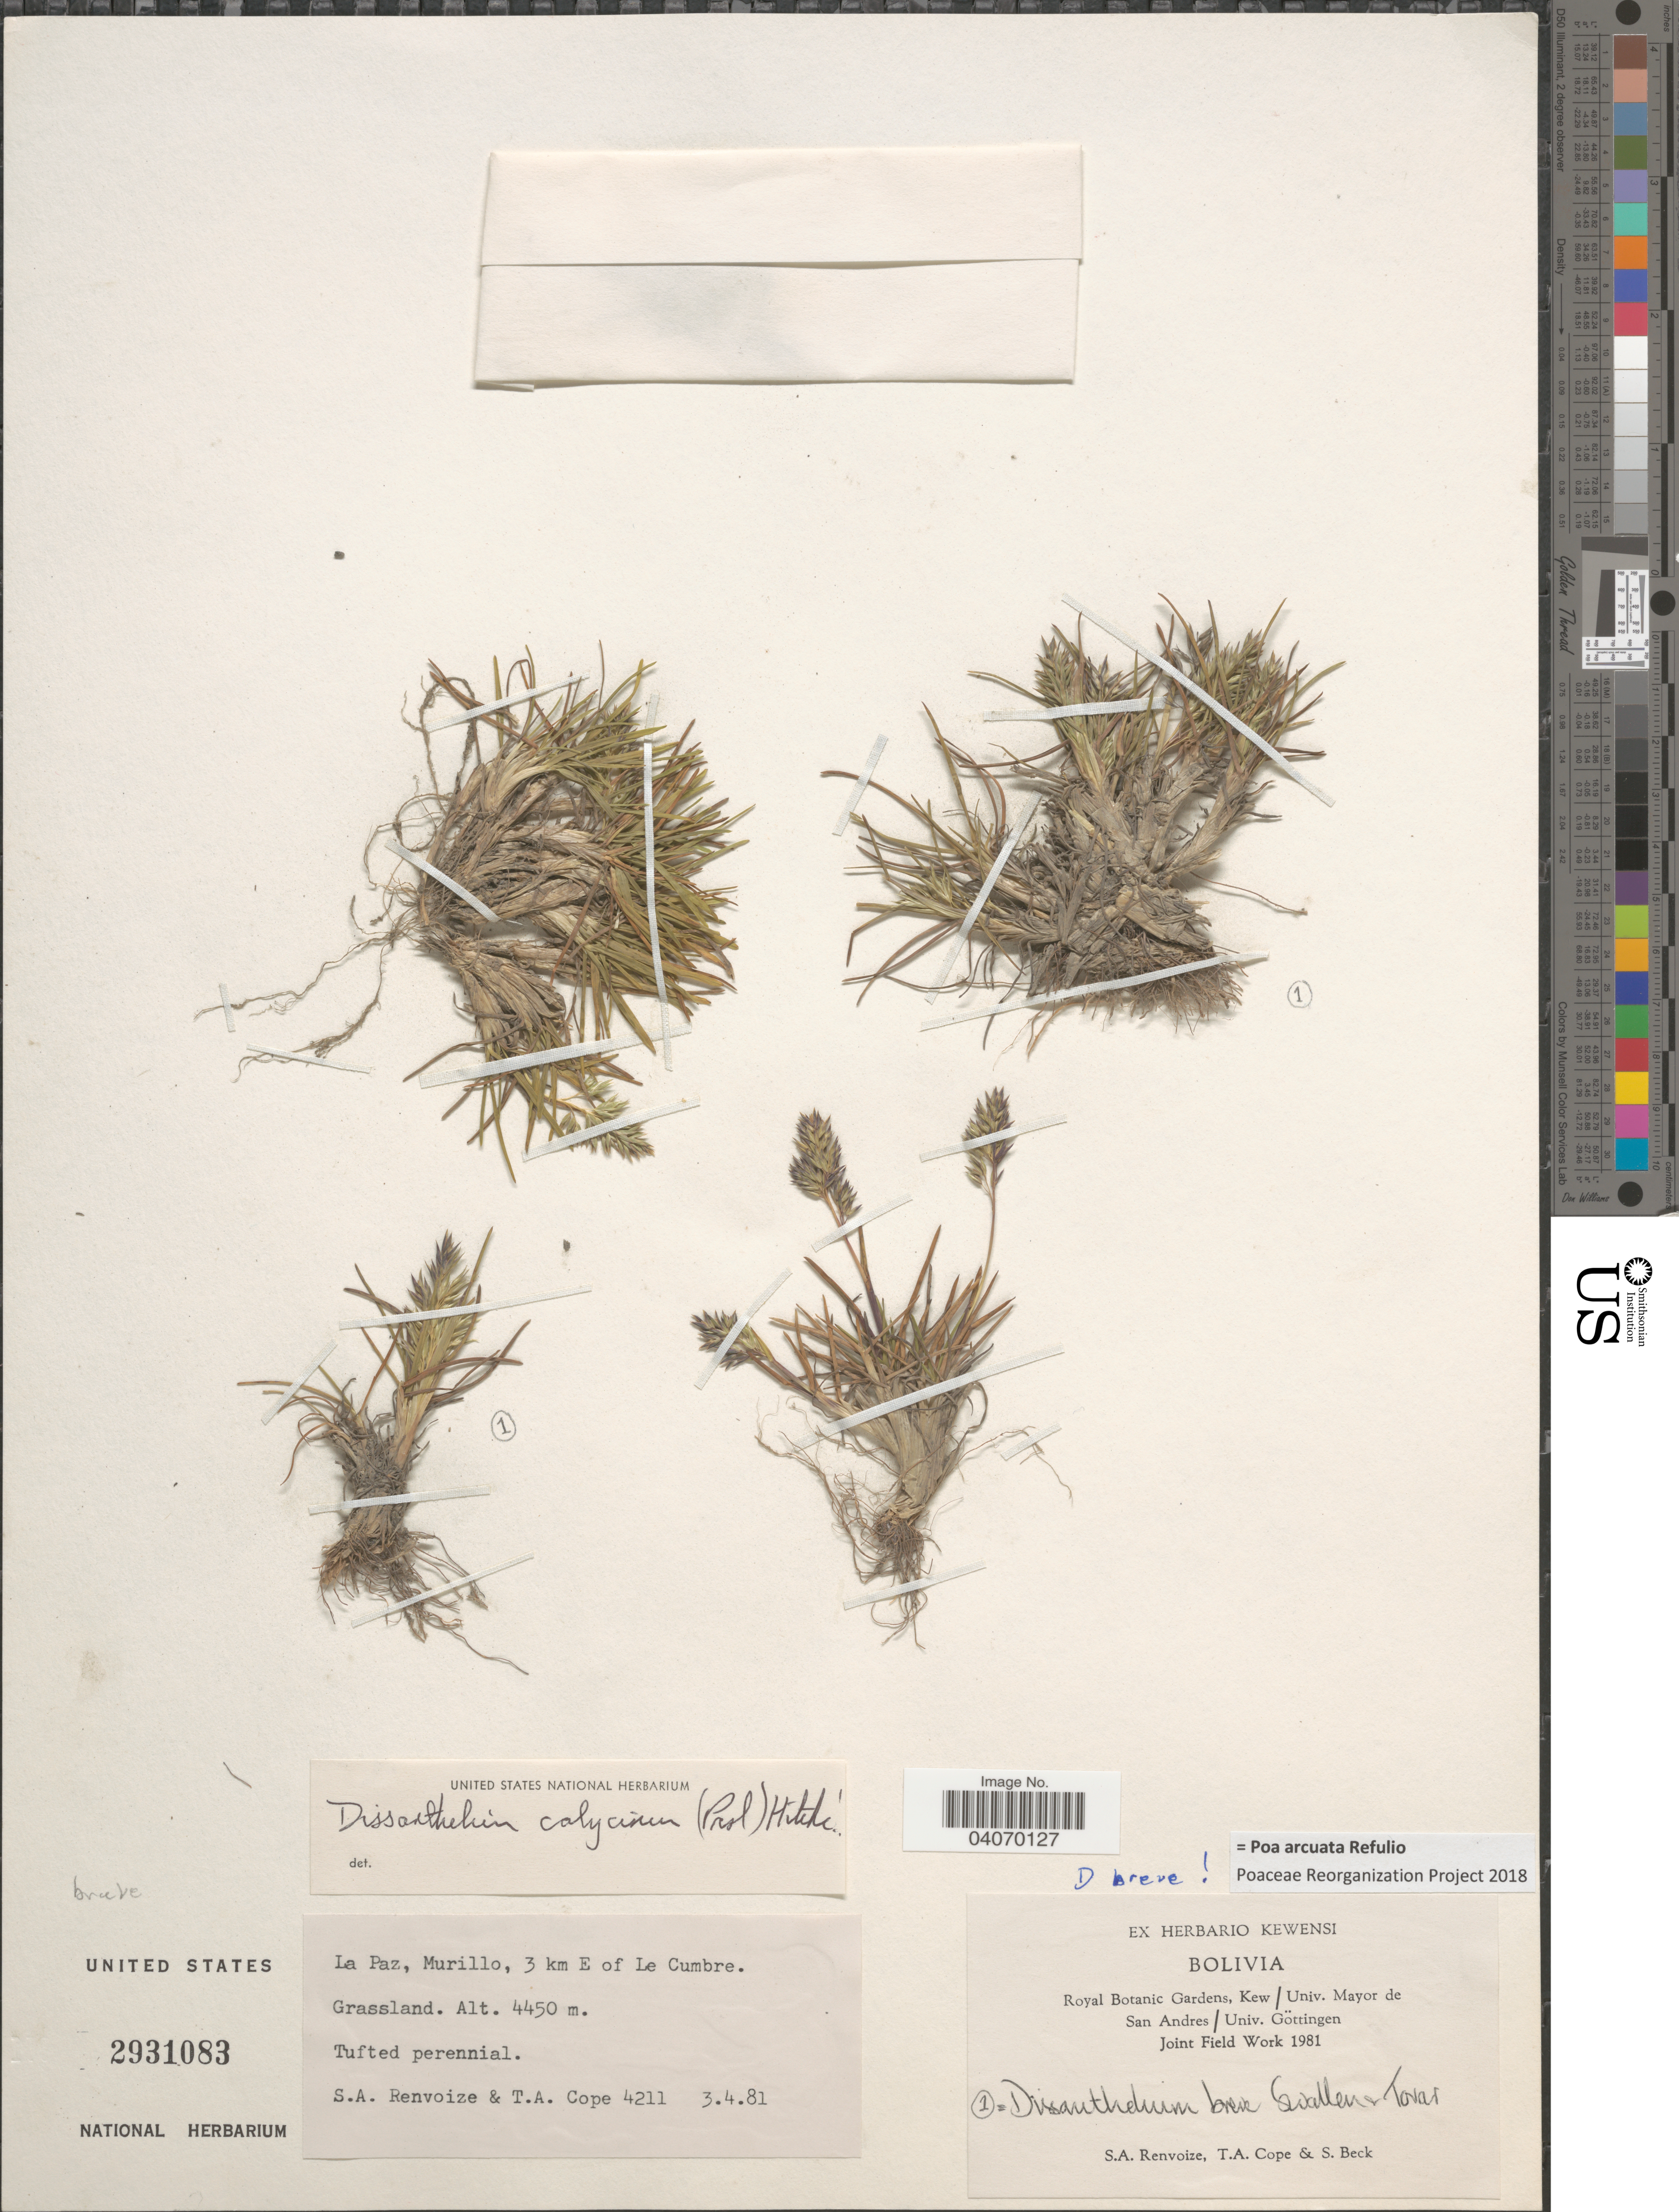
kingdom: Plantae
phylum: Tracheophyta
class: Liliopsida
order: Poales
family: Poaceae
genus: Poa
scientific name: Poa arcuata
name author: Refulio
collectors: S. A. Renvoize, T. A. Cope & S. G. Beck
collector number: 4211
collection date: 1981-04-03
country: Bolivia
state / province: La Paz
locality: Murillo, 3 km E of Le Cumbre.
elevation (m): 4450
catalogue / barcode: US 2931083